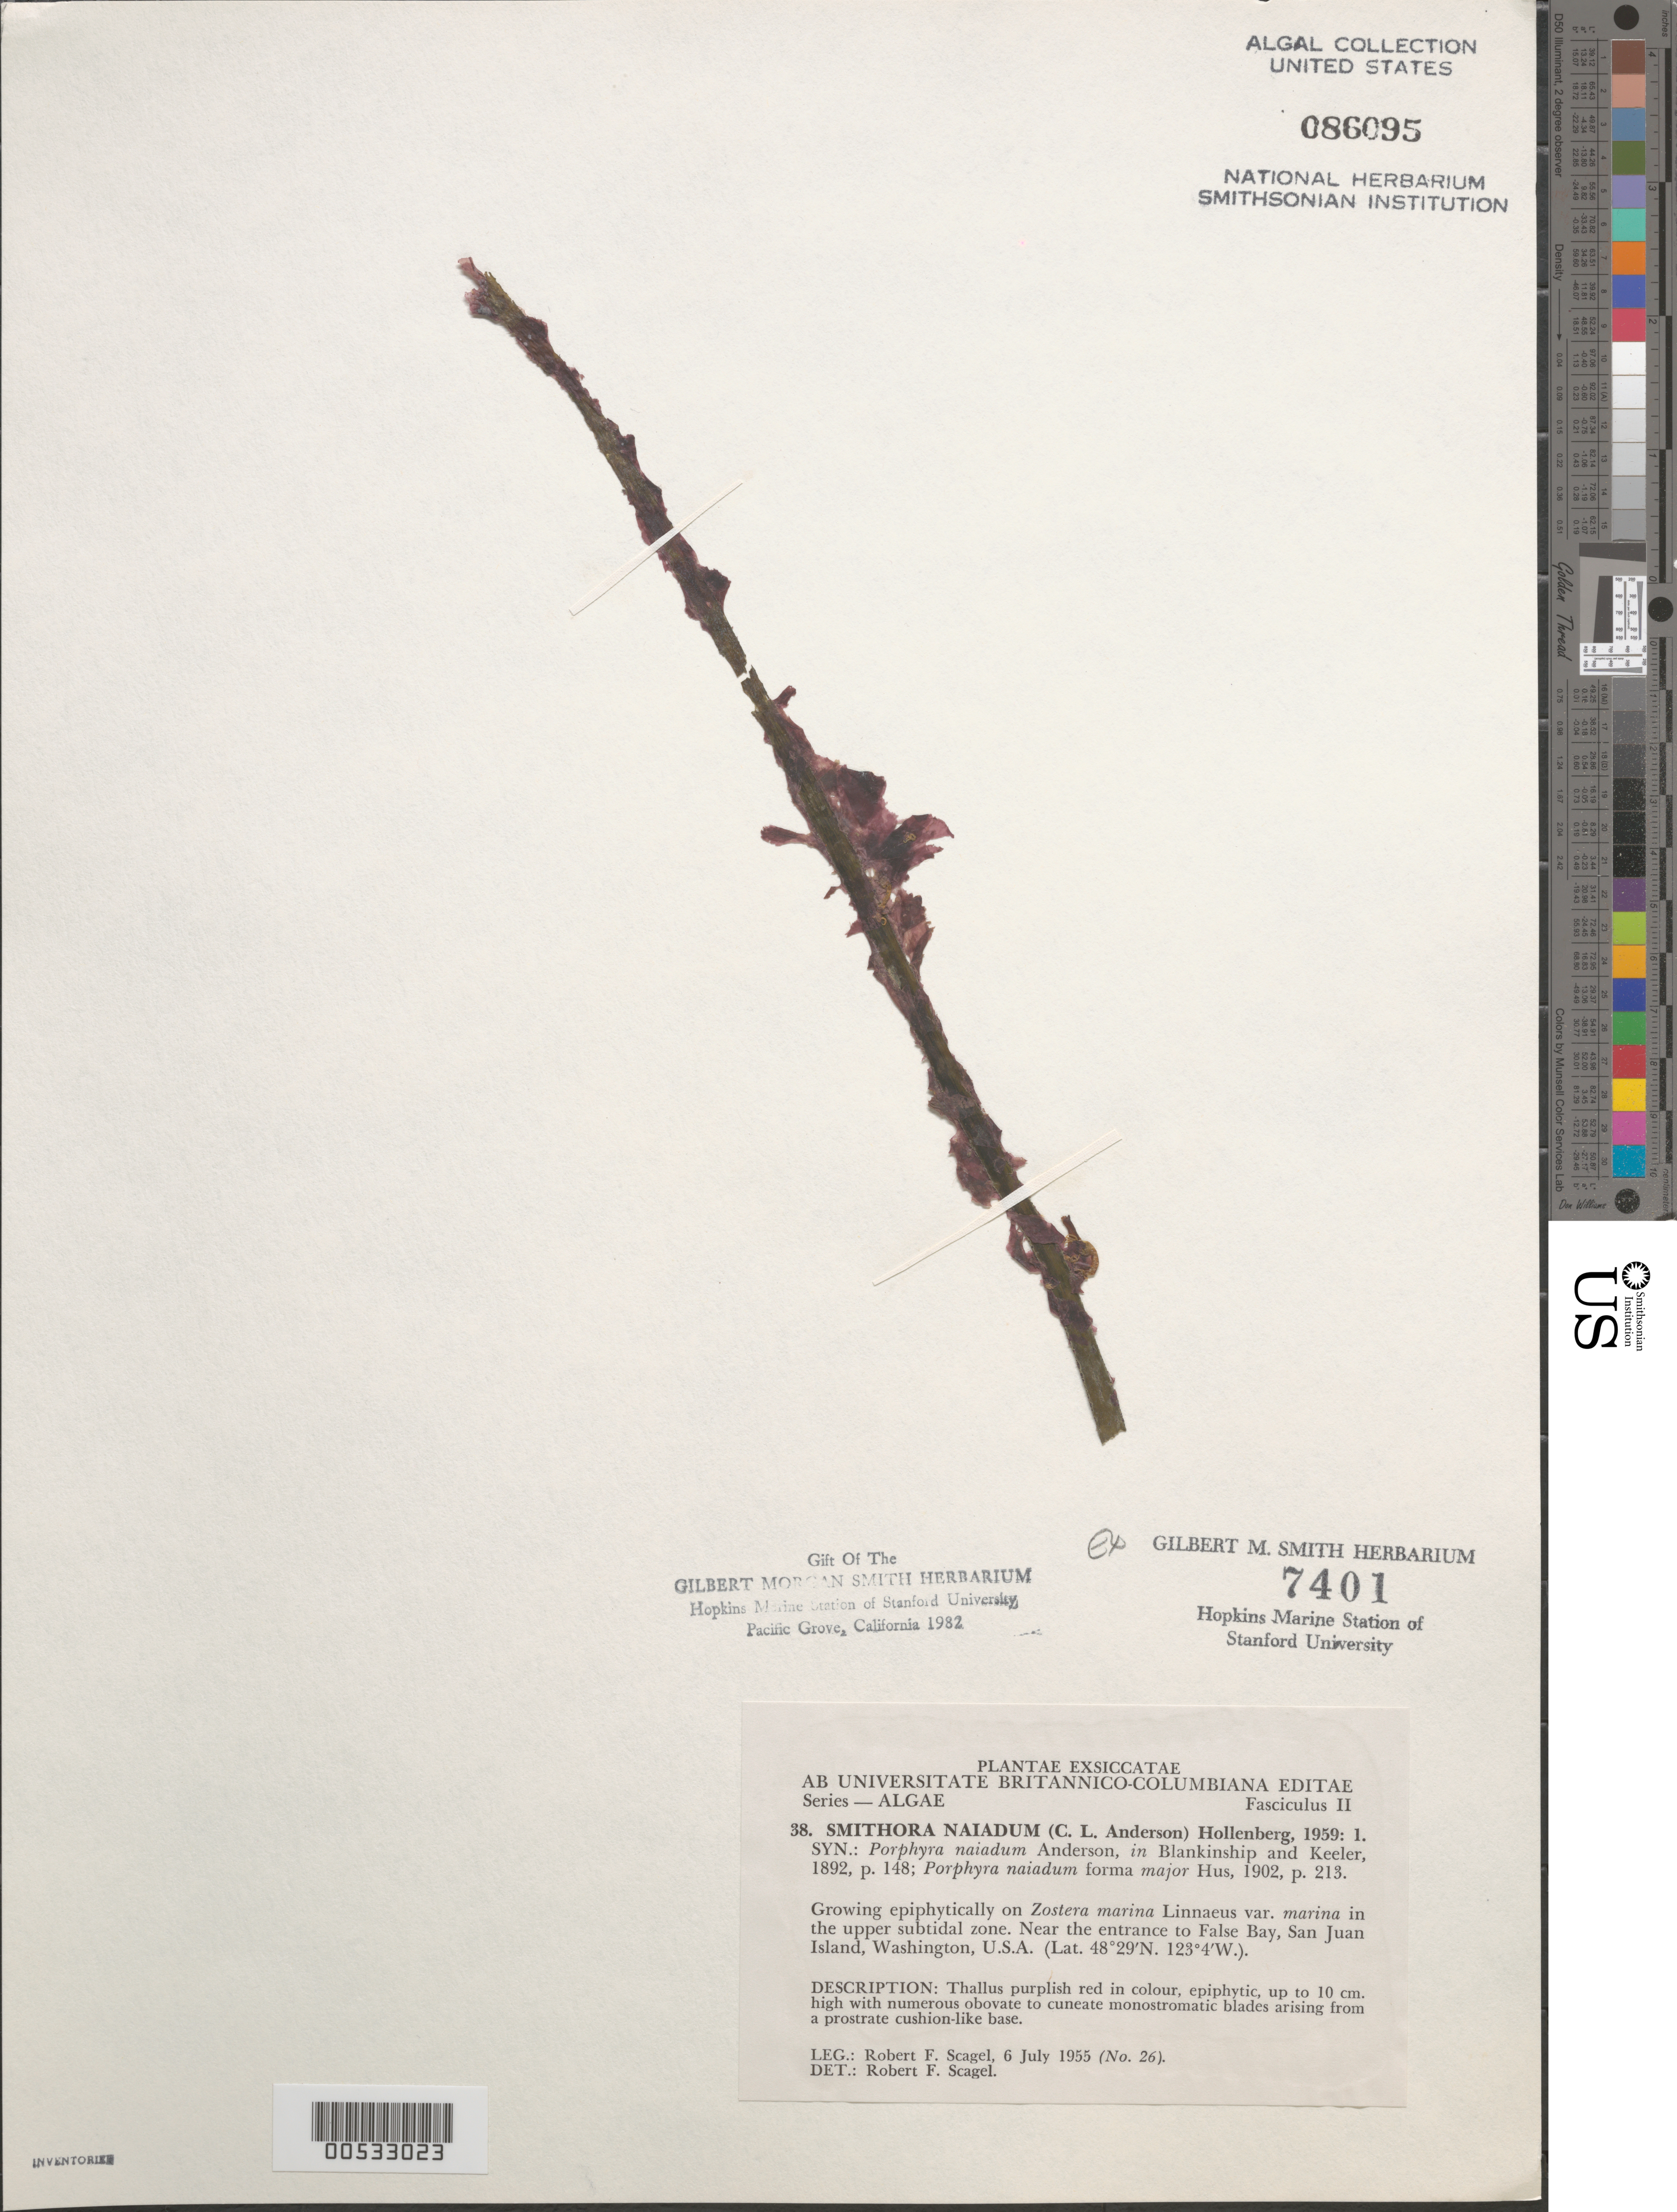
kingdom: Plantae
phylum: Rhodophyta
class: Compsopogonophyceae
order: Erythropeltidales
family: Erythrotrichiaceae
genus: Smithora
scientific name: Smithora naiadum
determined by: Scagel, R. F.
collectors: R. F. Scagel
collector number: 26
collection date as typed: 06 Jul 1955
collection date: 1955-07-06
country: United States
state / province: Washington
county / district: San Juan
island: San Juan Island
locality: Near False Bay entrance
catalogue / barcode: US 86095